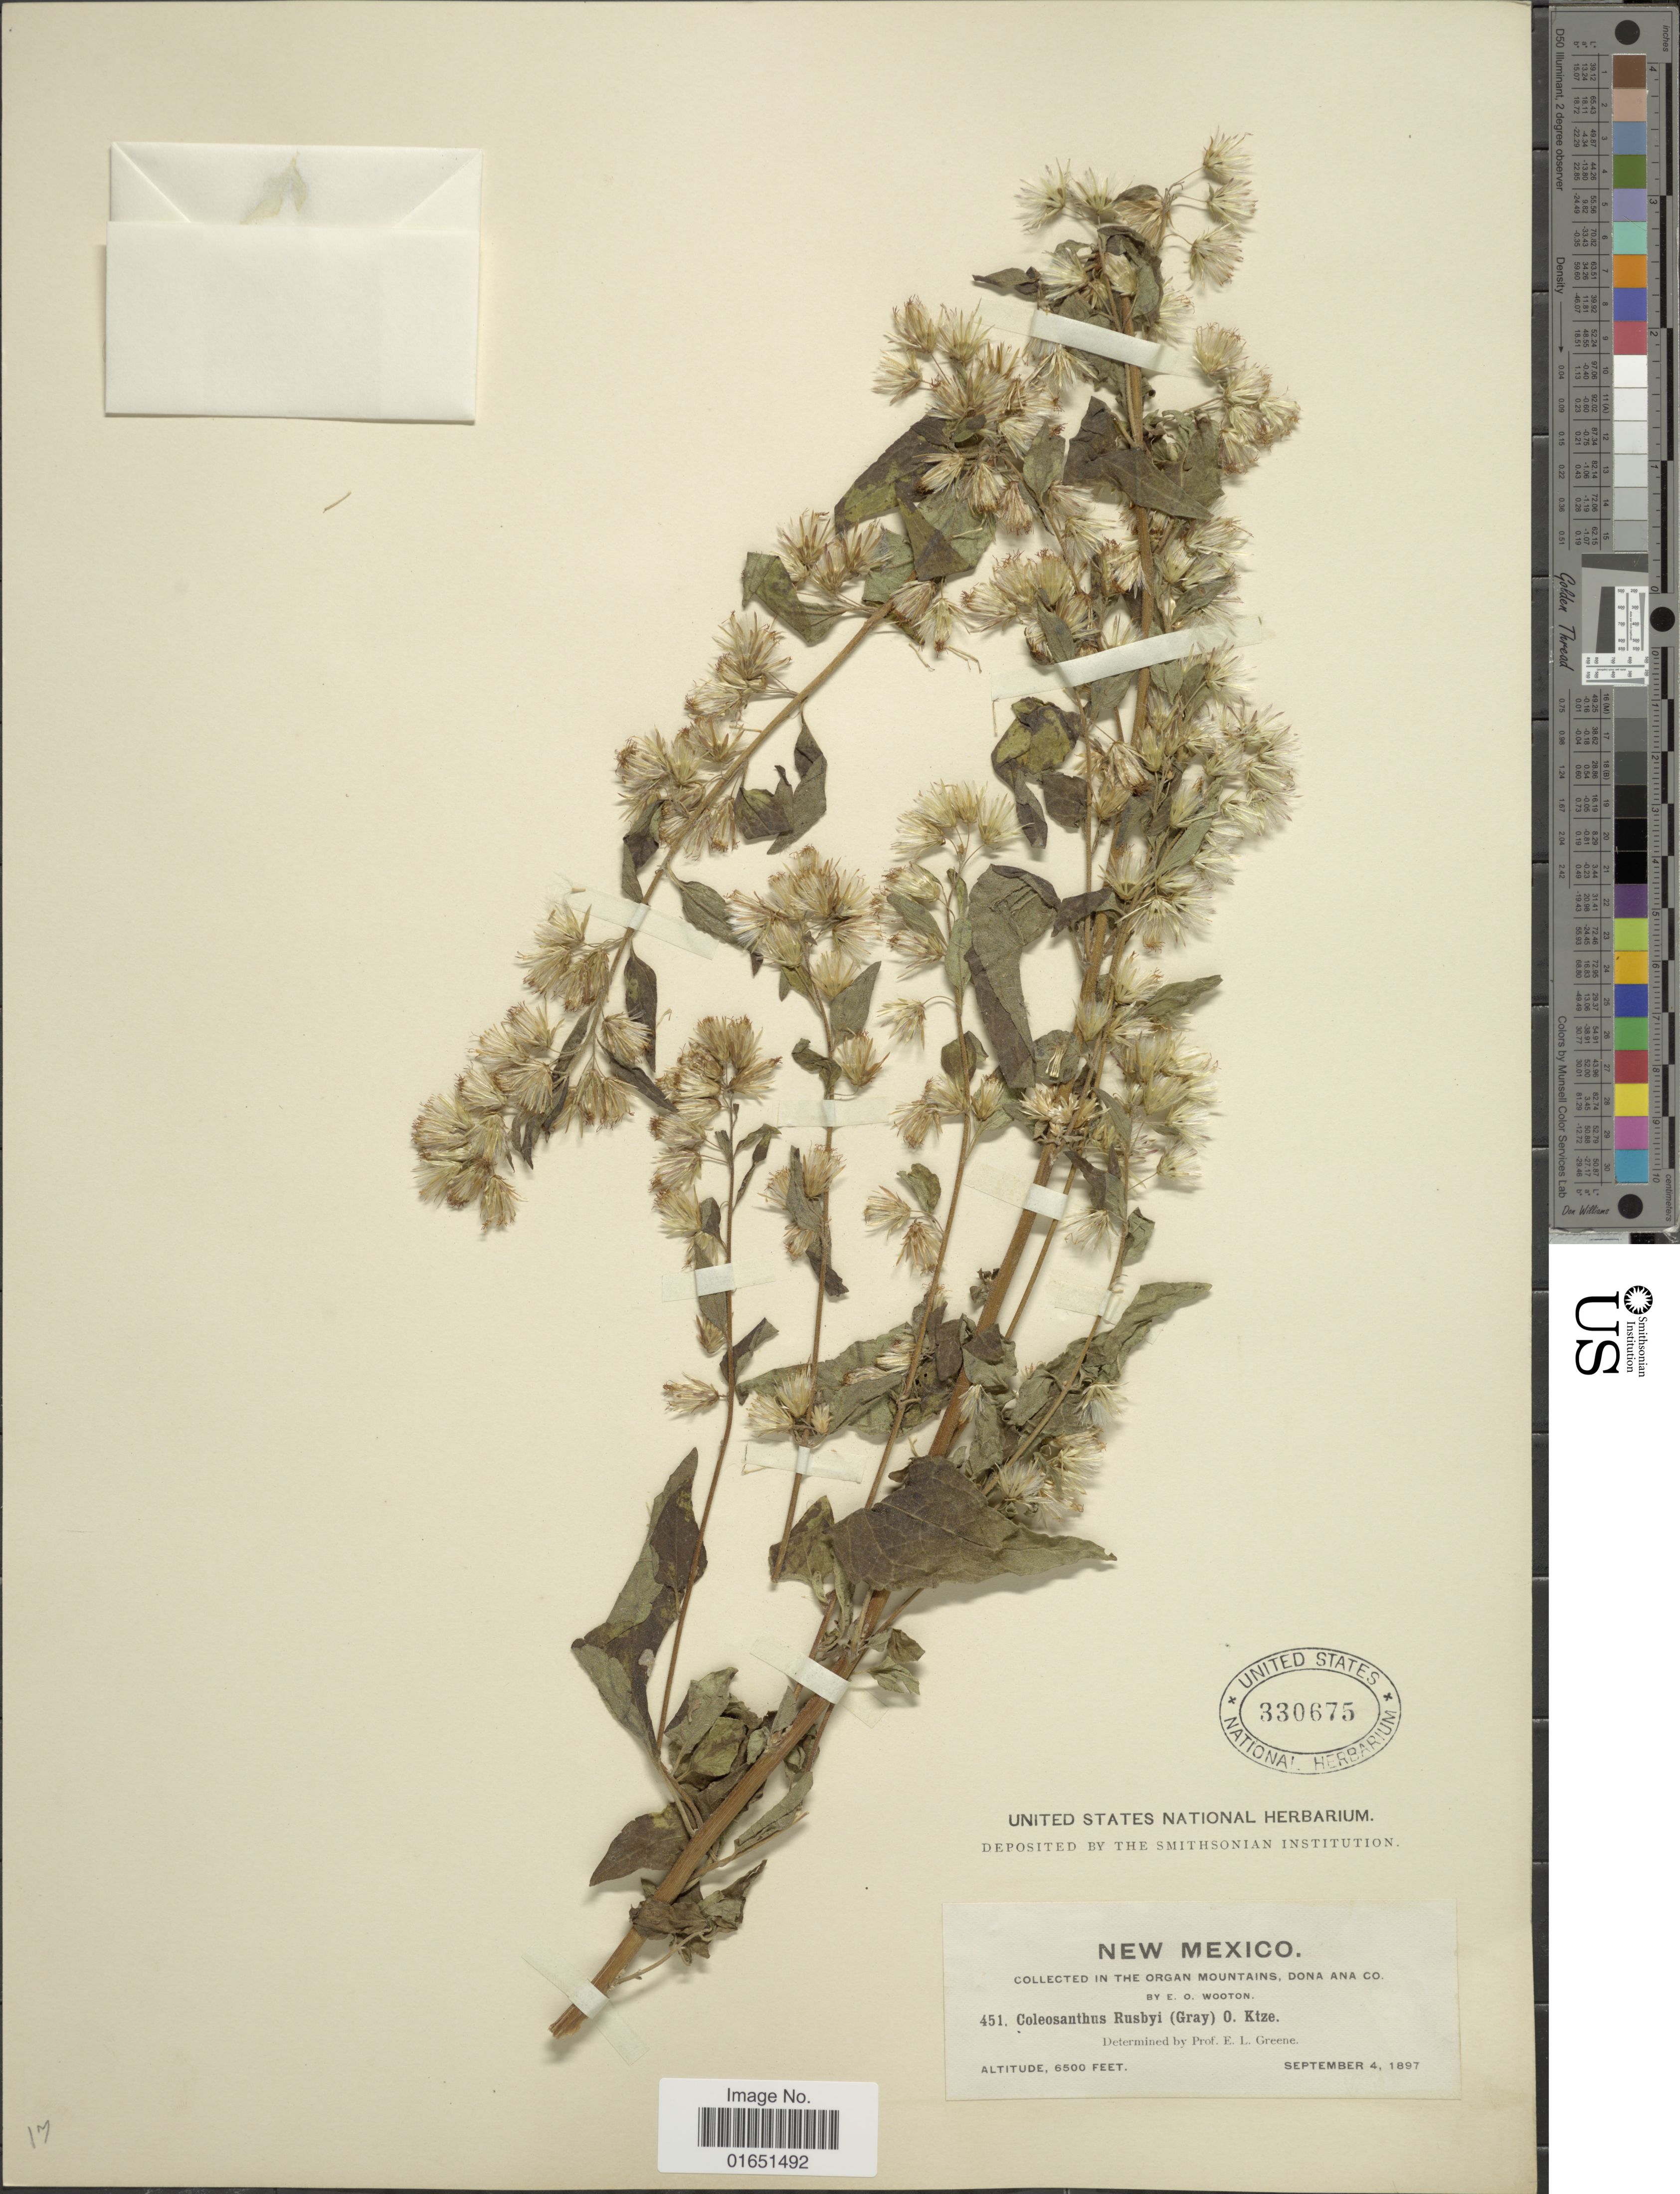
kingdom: Plantae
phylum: Tracheophyta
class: Magnoliopsida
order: Asterales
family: Asteraceae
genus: Brickellia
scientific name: Brickellia rusbyi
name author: A. Gray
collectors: E. O. Wooton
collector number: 451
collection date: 1897-09-04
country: United States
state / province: New Mexico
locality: In the Organ Mountains, Dona Ana Co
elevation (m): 1981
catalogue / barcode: US 330675